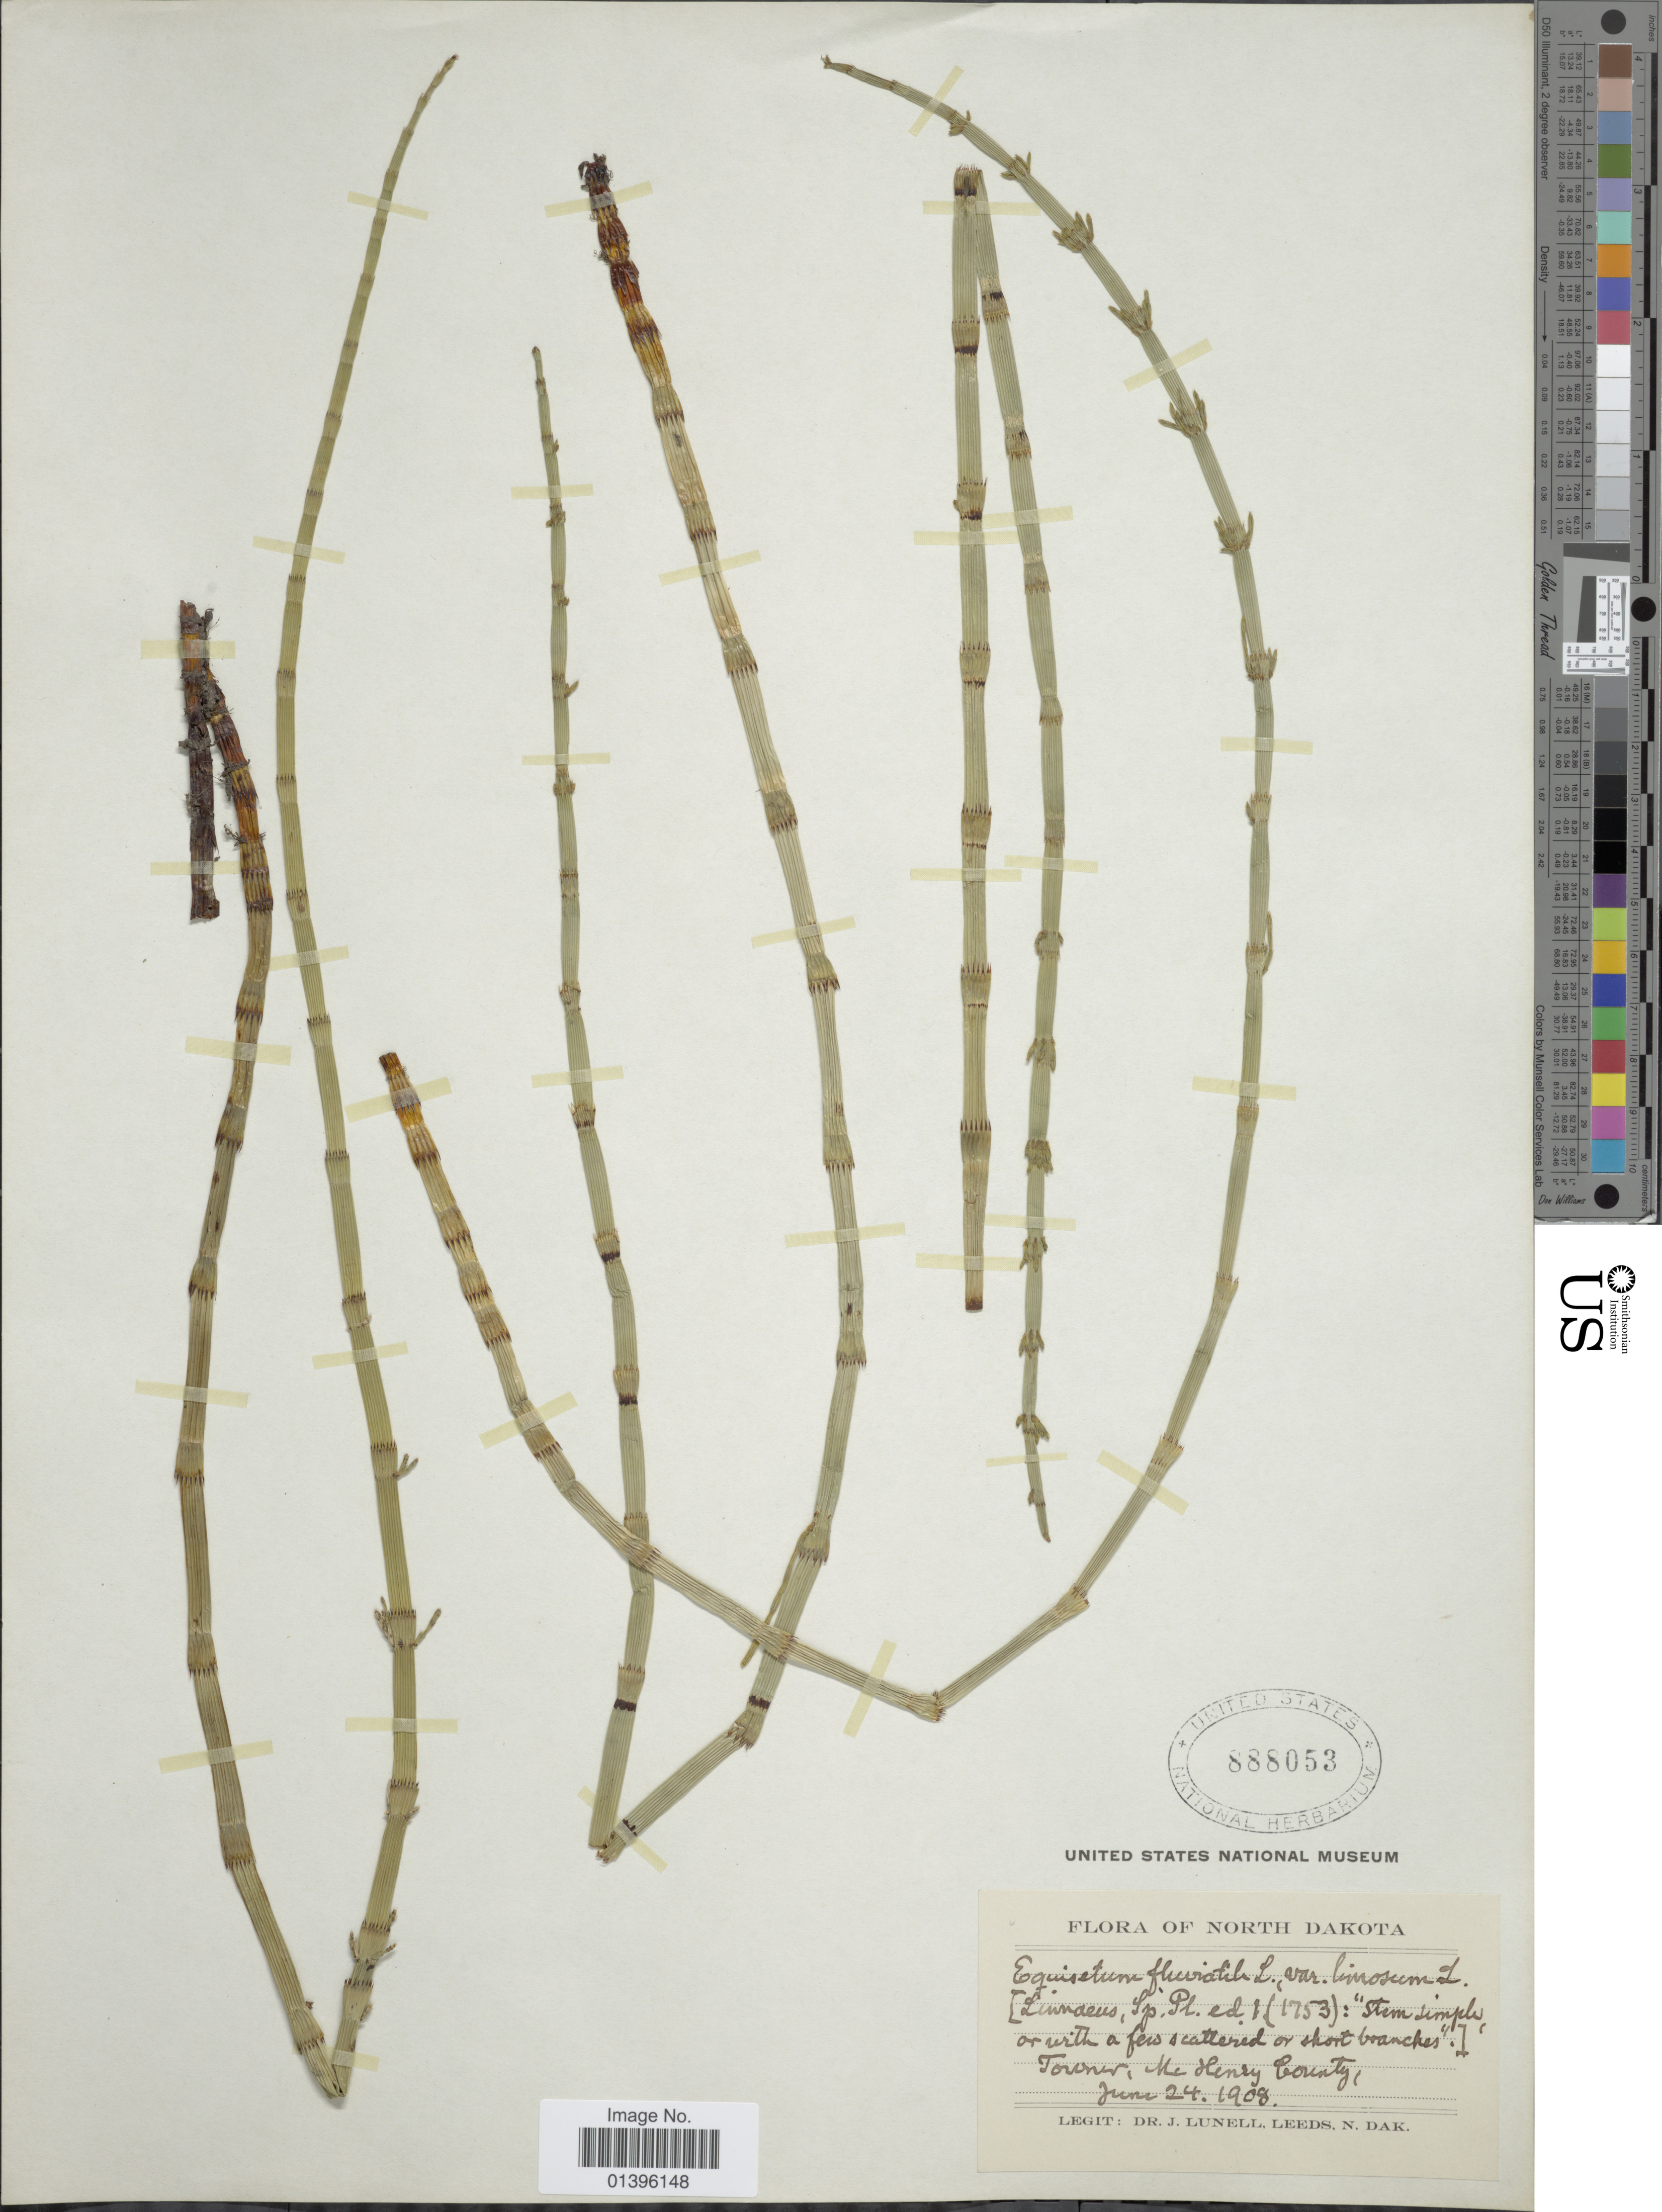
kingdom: Plantae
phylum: Tracheophyta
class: Polypodiopsida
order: Equisetales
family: Equisetaceae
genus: Equisetum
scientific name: Equisetum fluviatile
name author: L.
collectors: J. Lunell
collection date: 1908-06-24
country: United States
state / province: North Dakota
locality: Towner, Mc Henry County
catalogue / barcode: US 888053